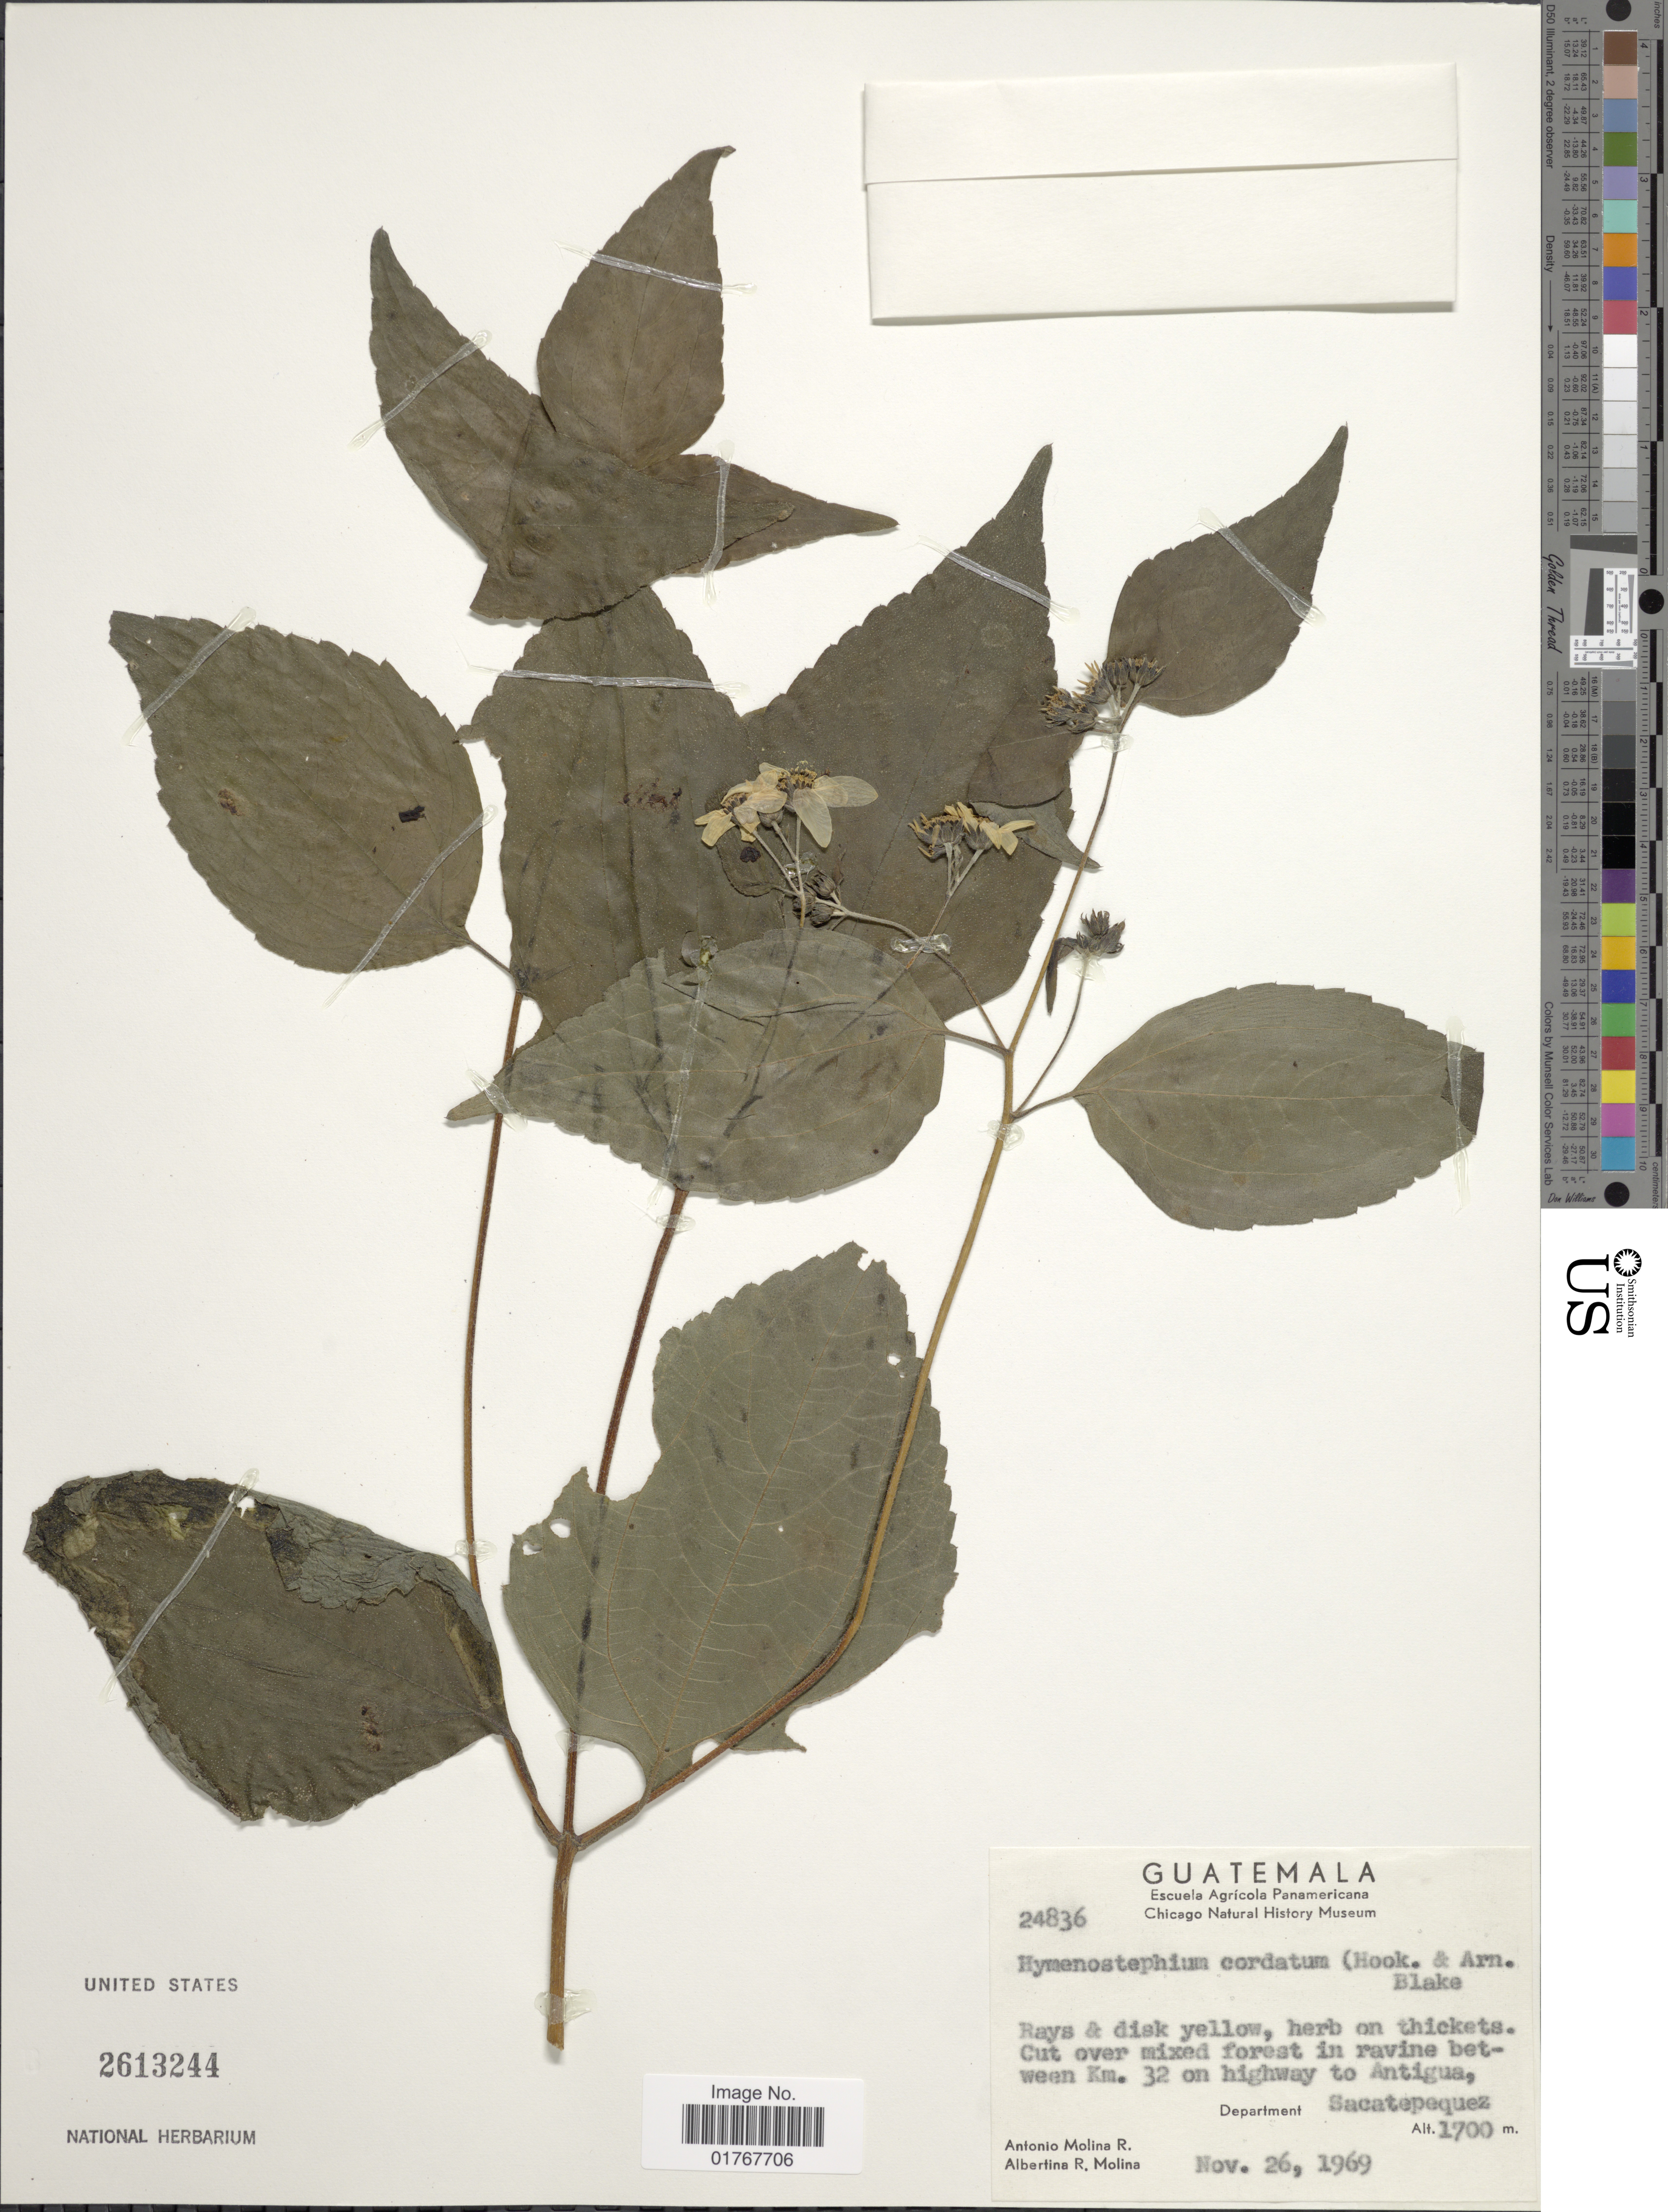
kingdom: Plantae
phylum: Tracheophyta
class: Magnoliopsida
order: Asterales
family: Asteraceae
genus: Viguiera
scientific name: Viguiera cordata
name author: (Hook. & Arn.) D'Arcy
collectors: A. Molina R. & A. R. Molina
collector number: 24836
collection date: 1969-11-26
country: Guatemala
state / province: Sacatepéquez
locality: Cut over mixed forest in ravine between Km. 32 on highway to Antigua, Department Sacatepequez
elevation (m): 1700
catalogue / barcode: US 2613244